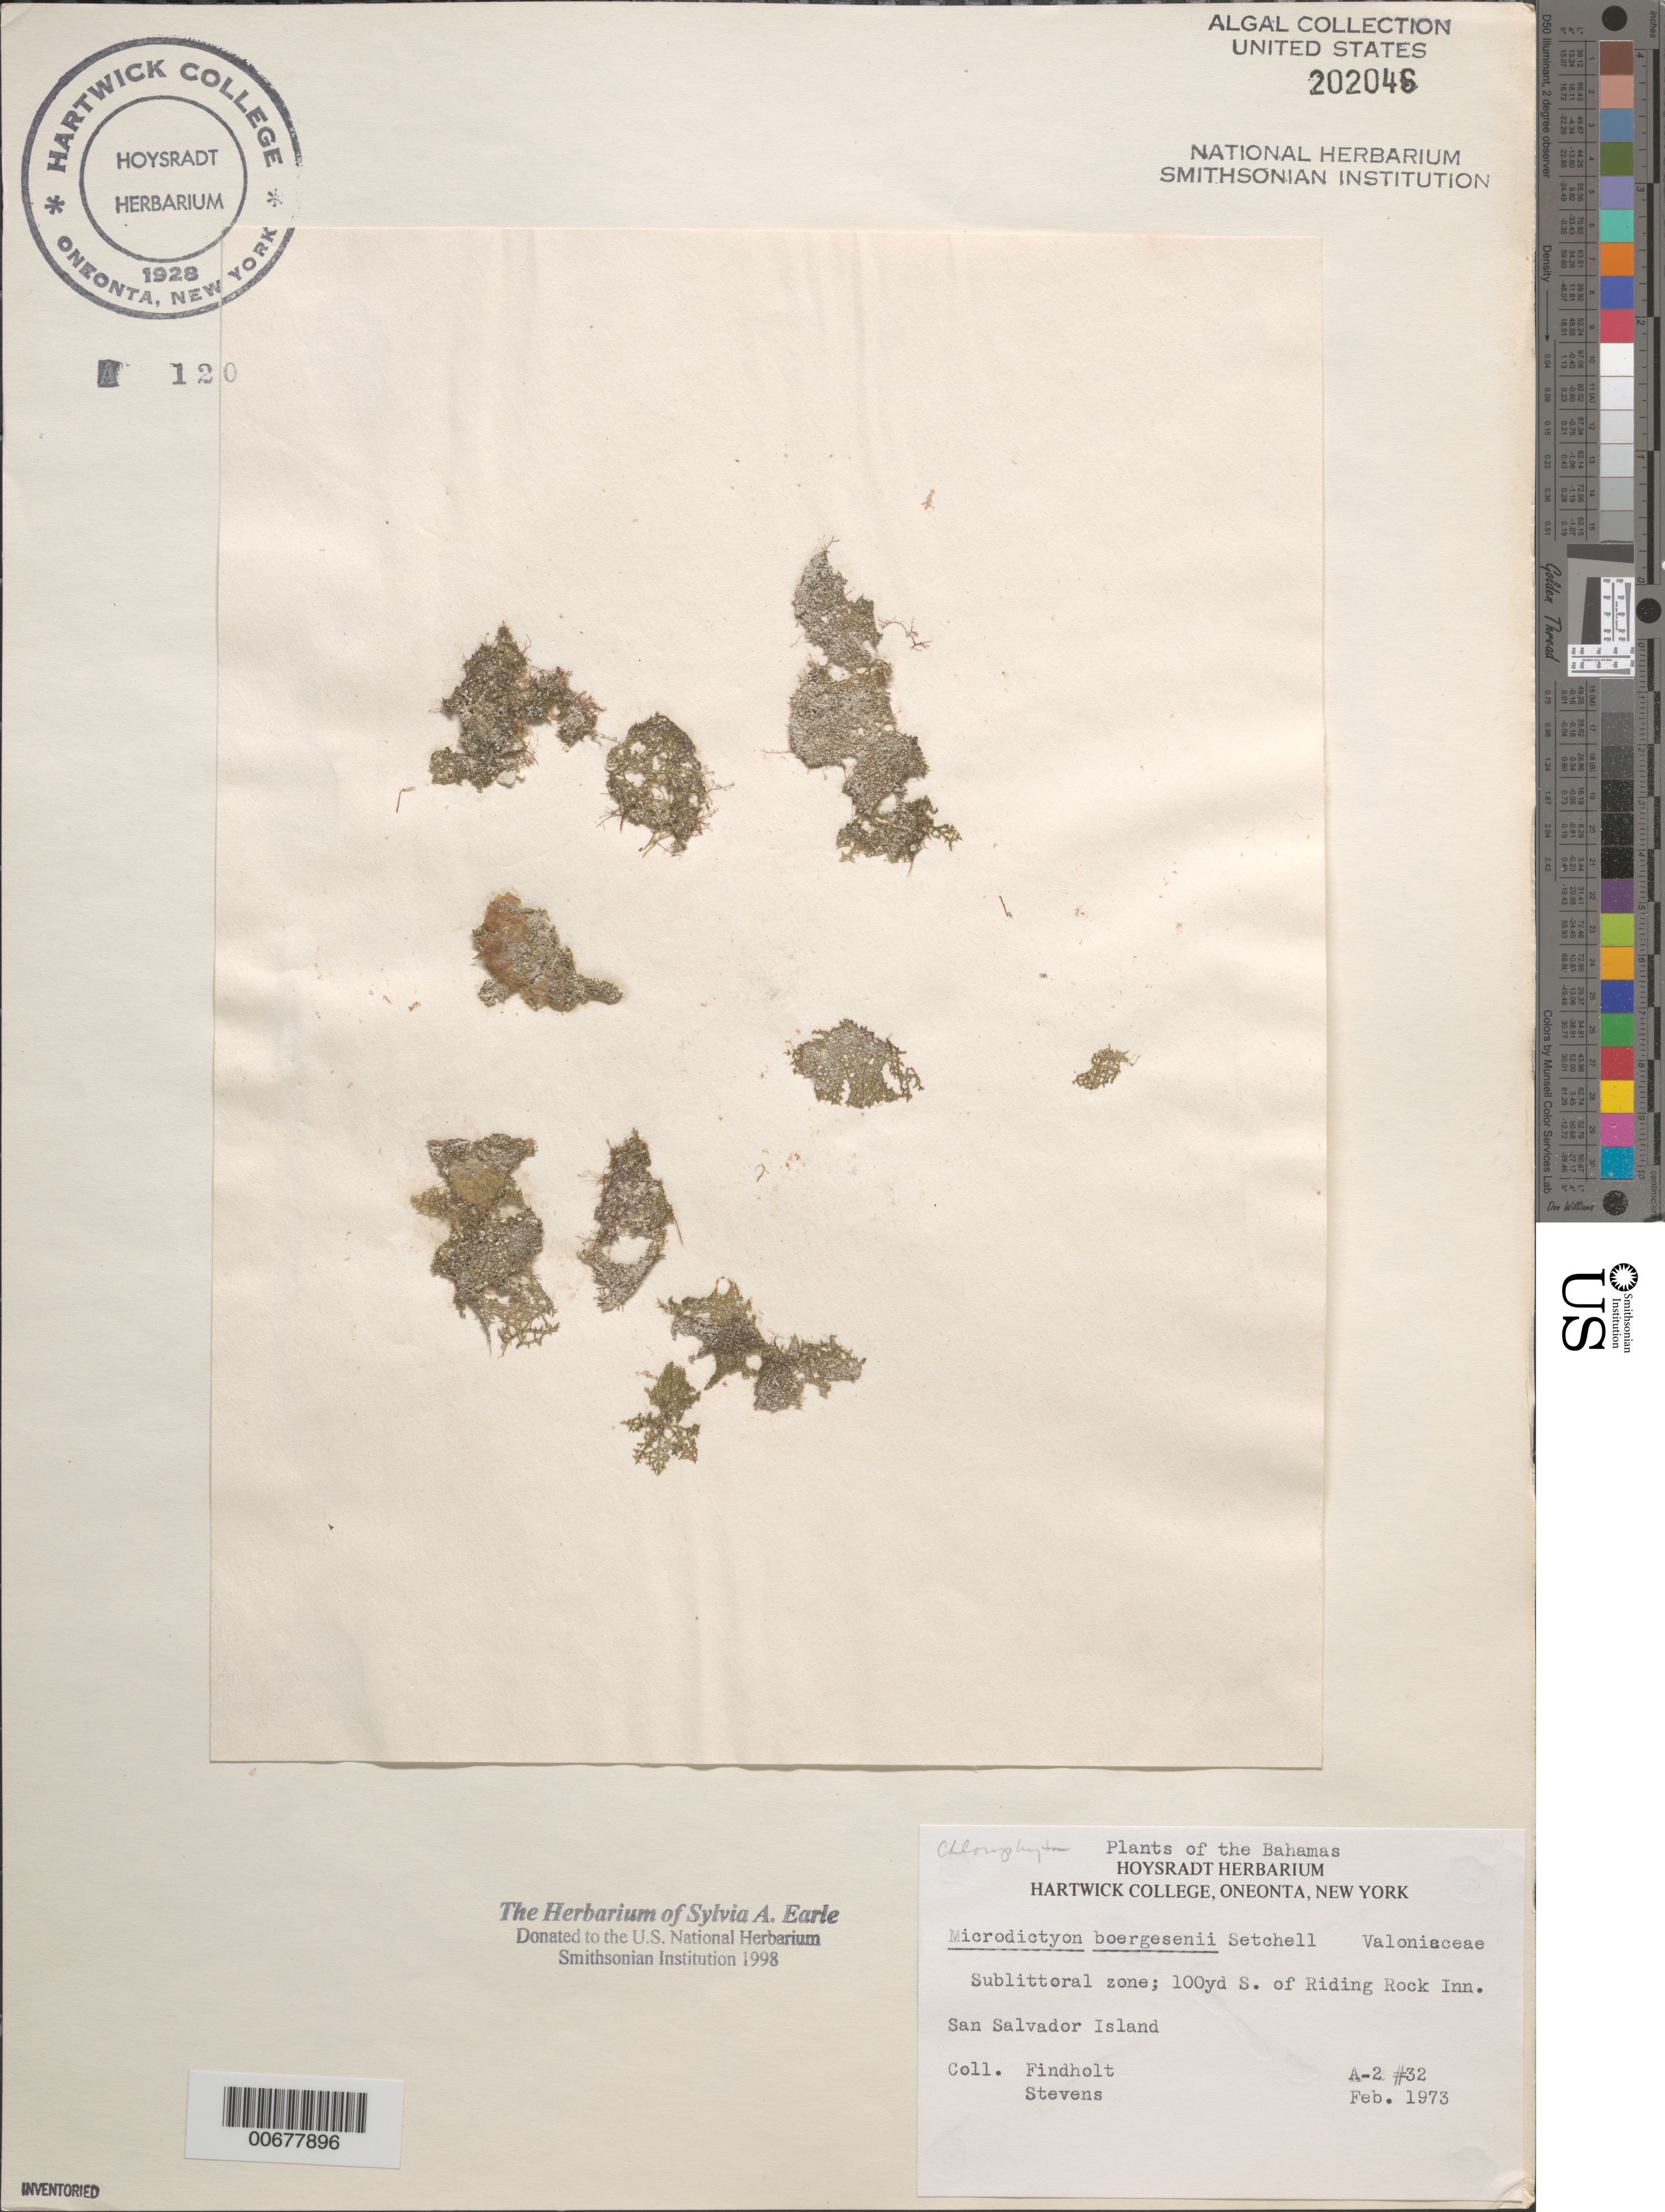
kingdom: Plantae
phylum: Chlorophyta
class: Ulvophyceae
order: Cladophorales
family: Anadyomenaceae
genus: Microdictyon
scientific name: Microdictyon boergesenii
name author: Setch.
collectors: -. Findholt & -- Stevens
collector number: A-2 32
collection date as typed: Feb 1973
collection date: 1973-02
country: Bahamas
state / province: San Salvador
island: San Salvador Island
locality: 100 yards south of Riding Rock Inn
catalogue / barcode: US 202046